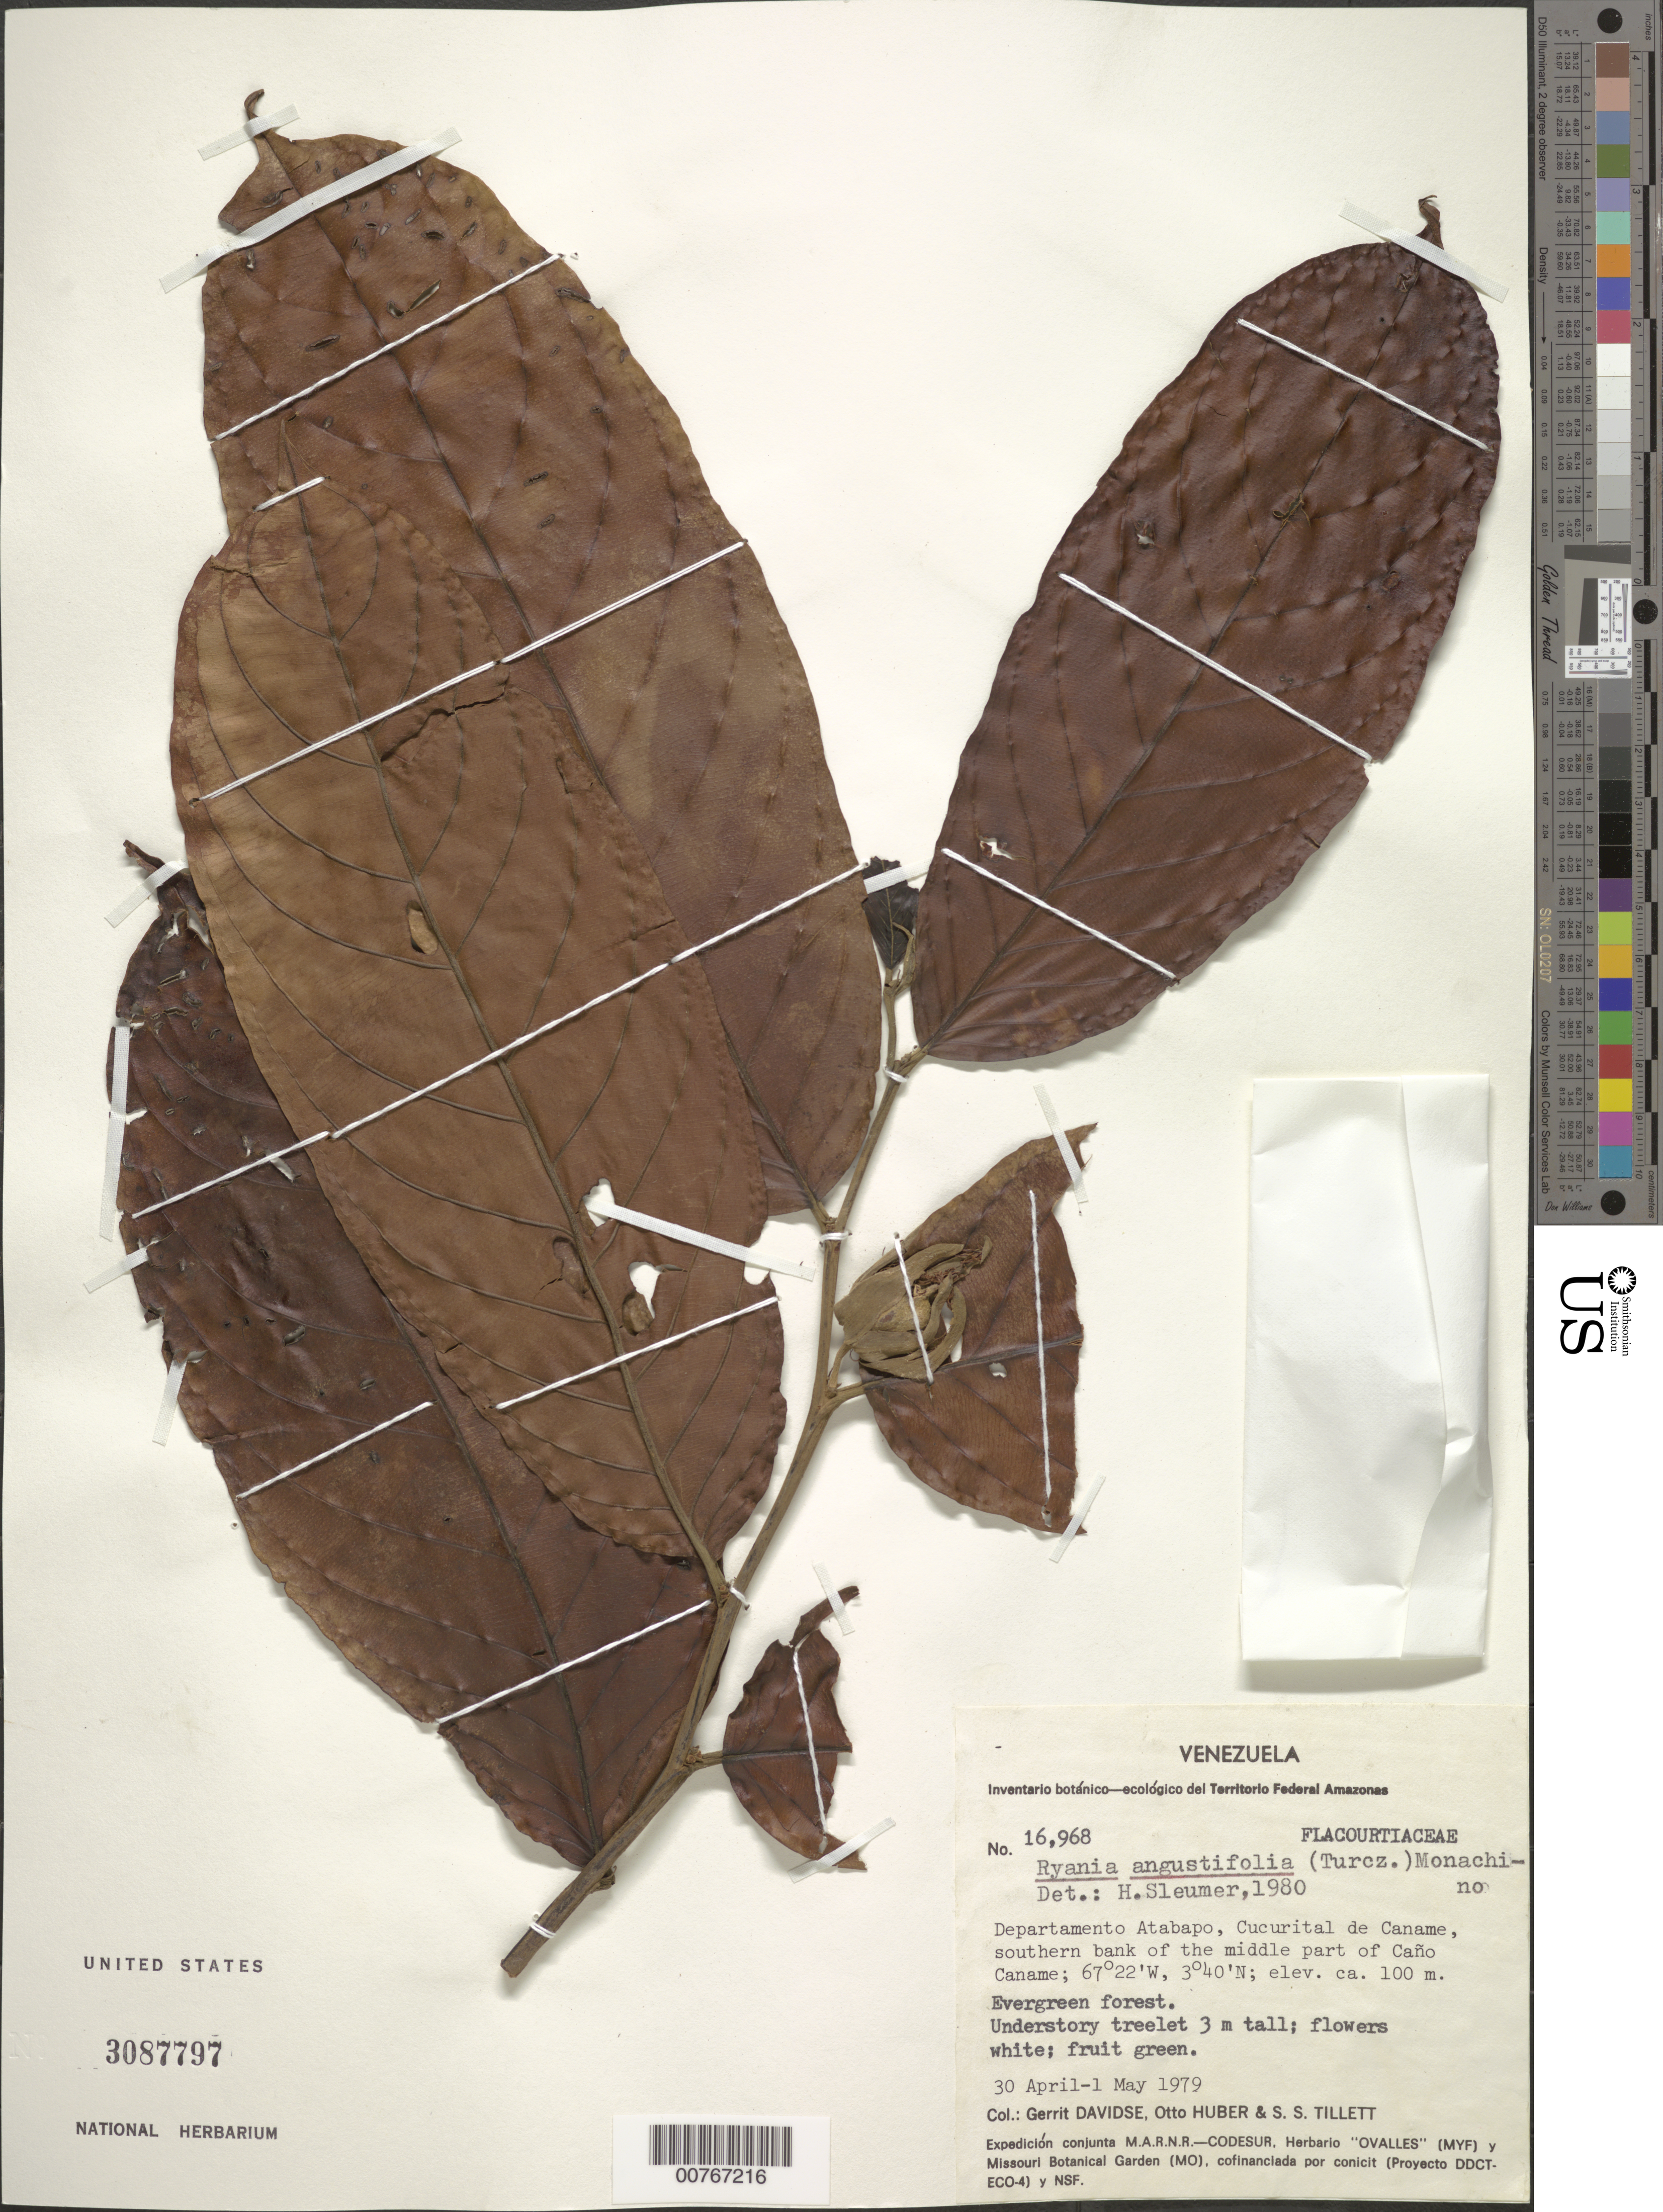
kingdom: Plantae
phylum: Tracheophyta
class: Magnoliopsida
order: Malpighiales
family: Salicaceae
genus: Ryania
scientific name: Ryania angustifolia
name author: (Turcz.) Monach.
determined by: Sleumer, H. O.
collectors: G. Davidse, O. Huber & S. S. Tillett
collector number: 16968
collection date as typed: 30-Apr-79 to 1-May-79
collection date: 1979-04-30/1979-05-01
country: Venezuela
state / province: Amazonas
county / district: Atabapo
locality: Cucurital de Caname, southern bank of the middle part of Caño Caname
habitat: Evergreen forest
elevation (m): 100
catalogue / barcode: US 3087797